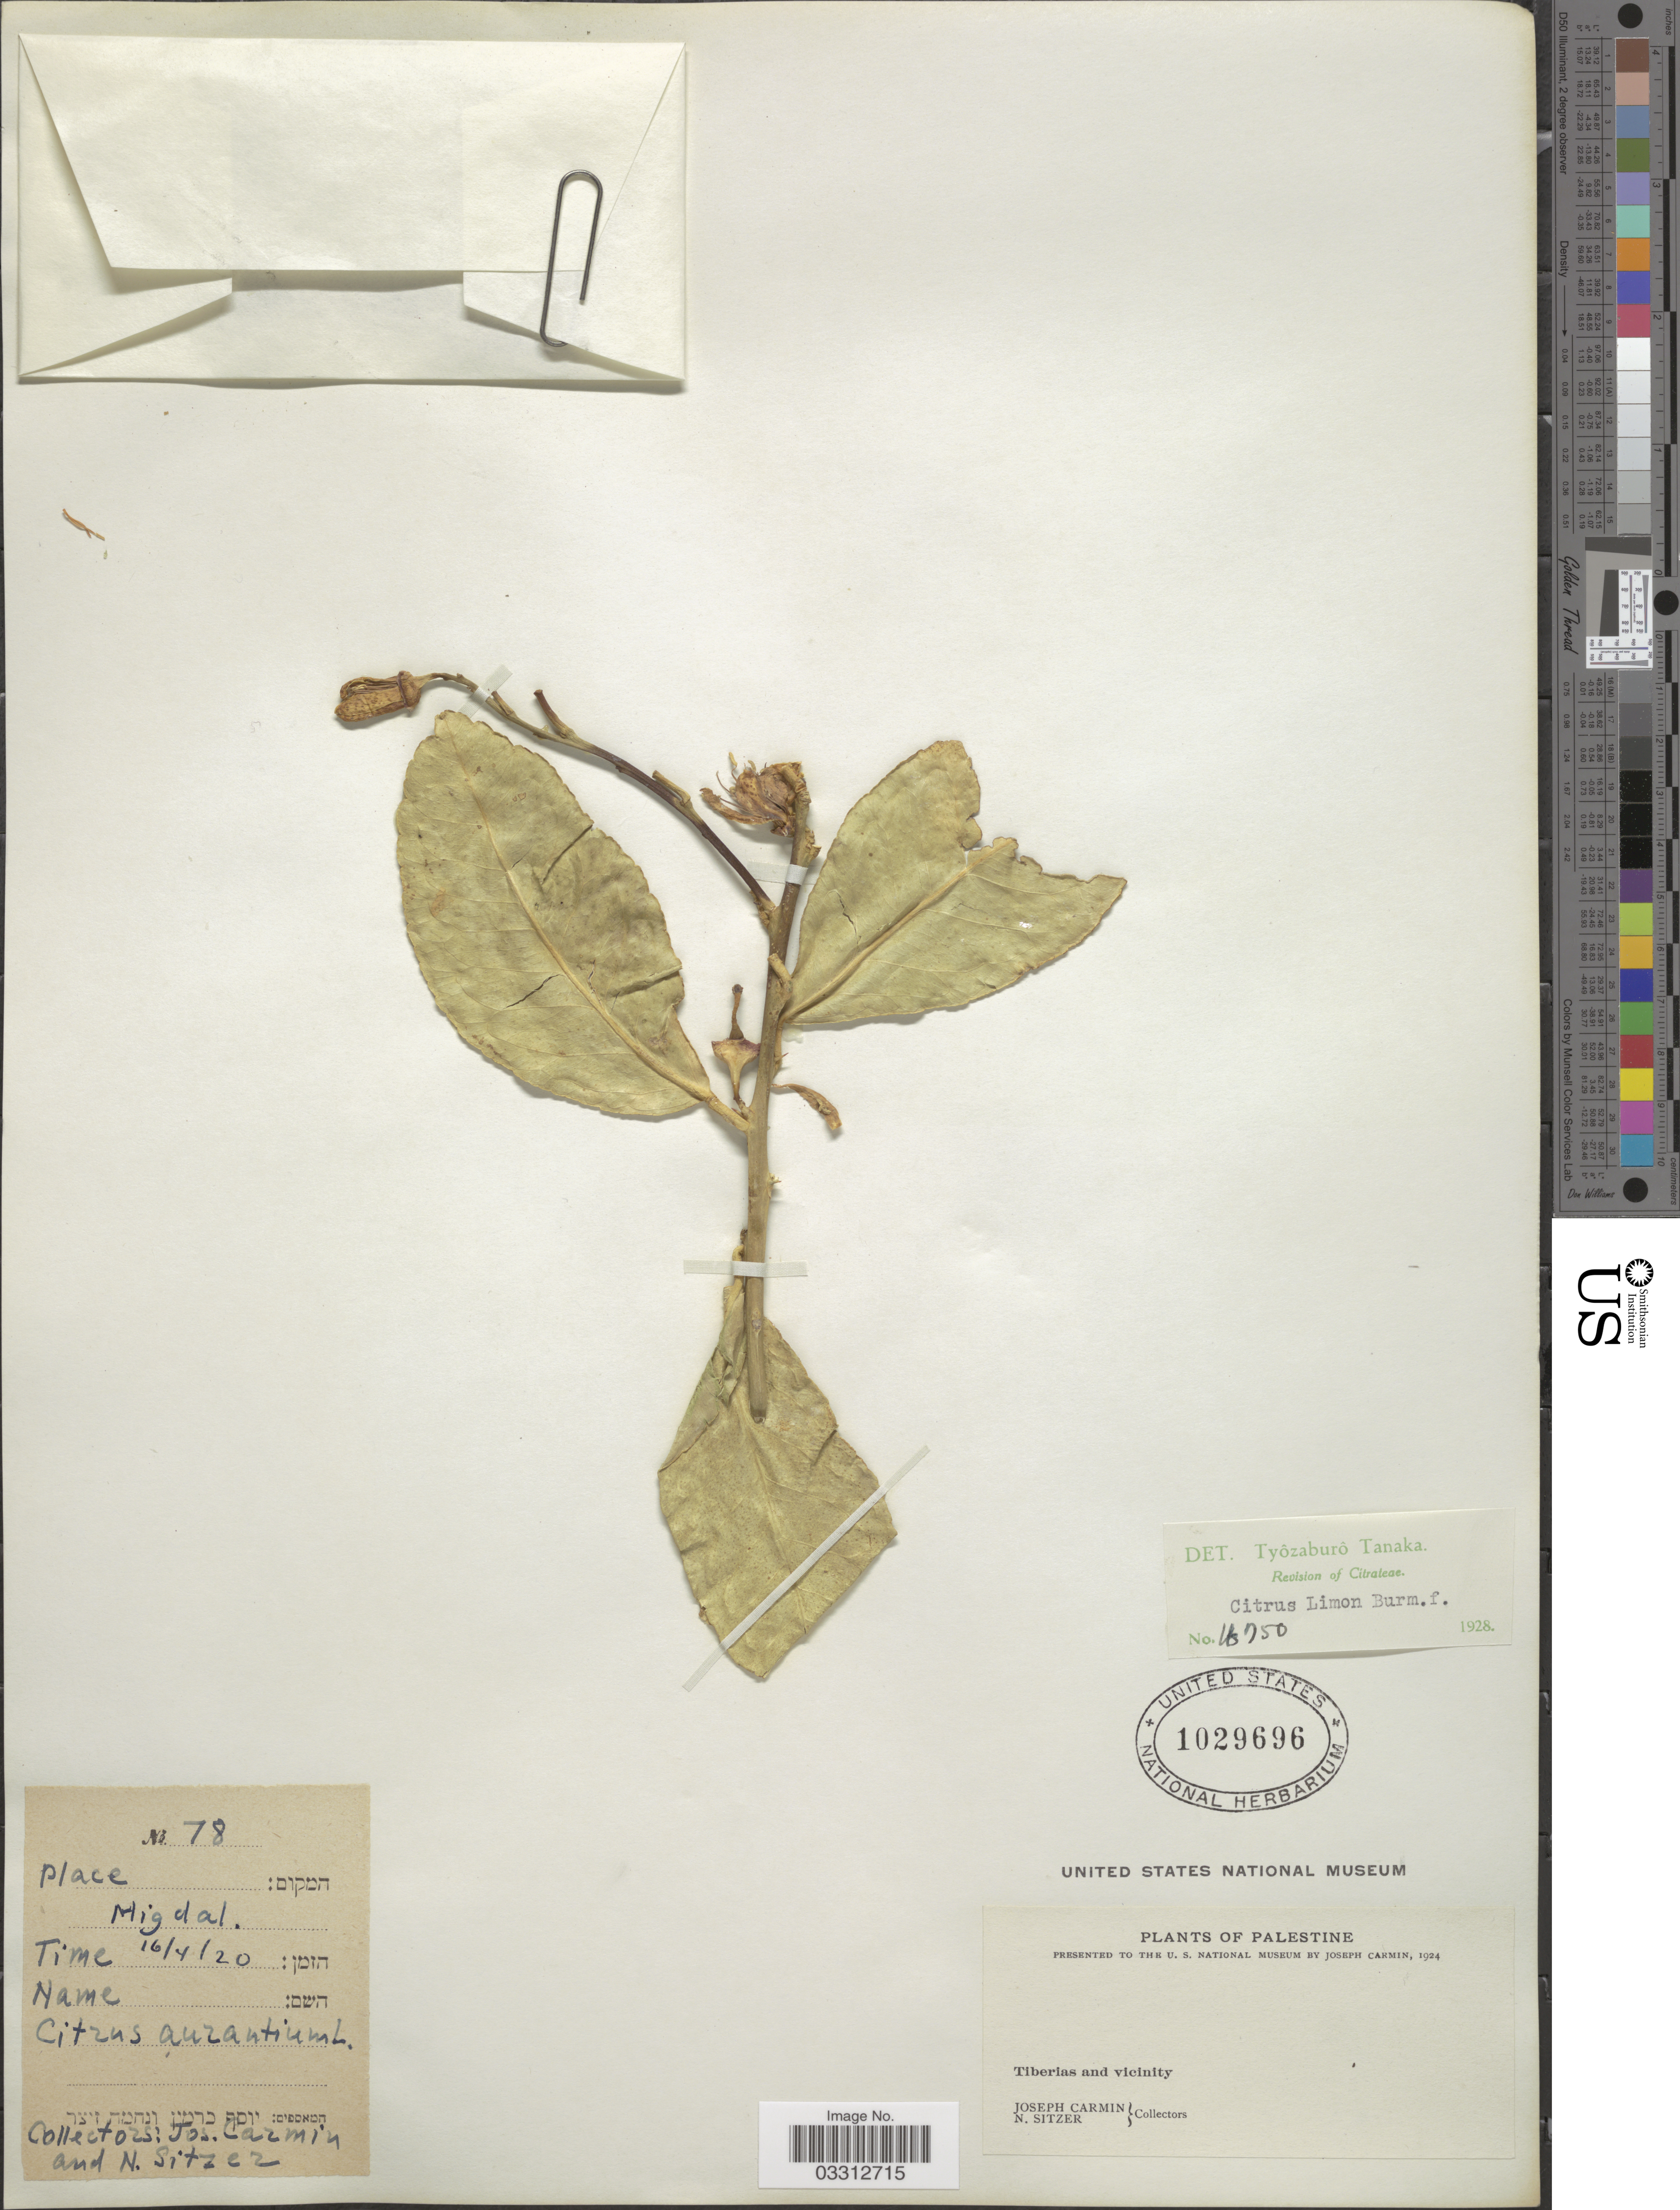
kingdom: Plantae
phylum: Tracheophyta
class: Magnoliopsida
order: Sapindales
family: Rutaceae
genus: Citrus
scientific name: Citrus x limon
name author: (L.) Osbeck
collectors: J. Carmin & N. Sitzer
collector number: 78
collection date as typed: Transcribed d/m/y: 16/4/20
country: Israel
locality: Palestine, Tiberias and vicinity, Migdal X.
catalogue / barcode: US 1029696